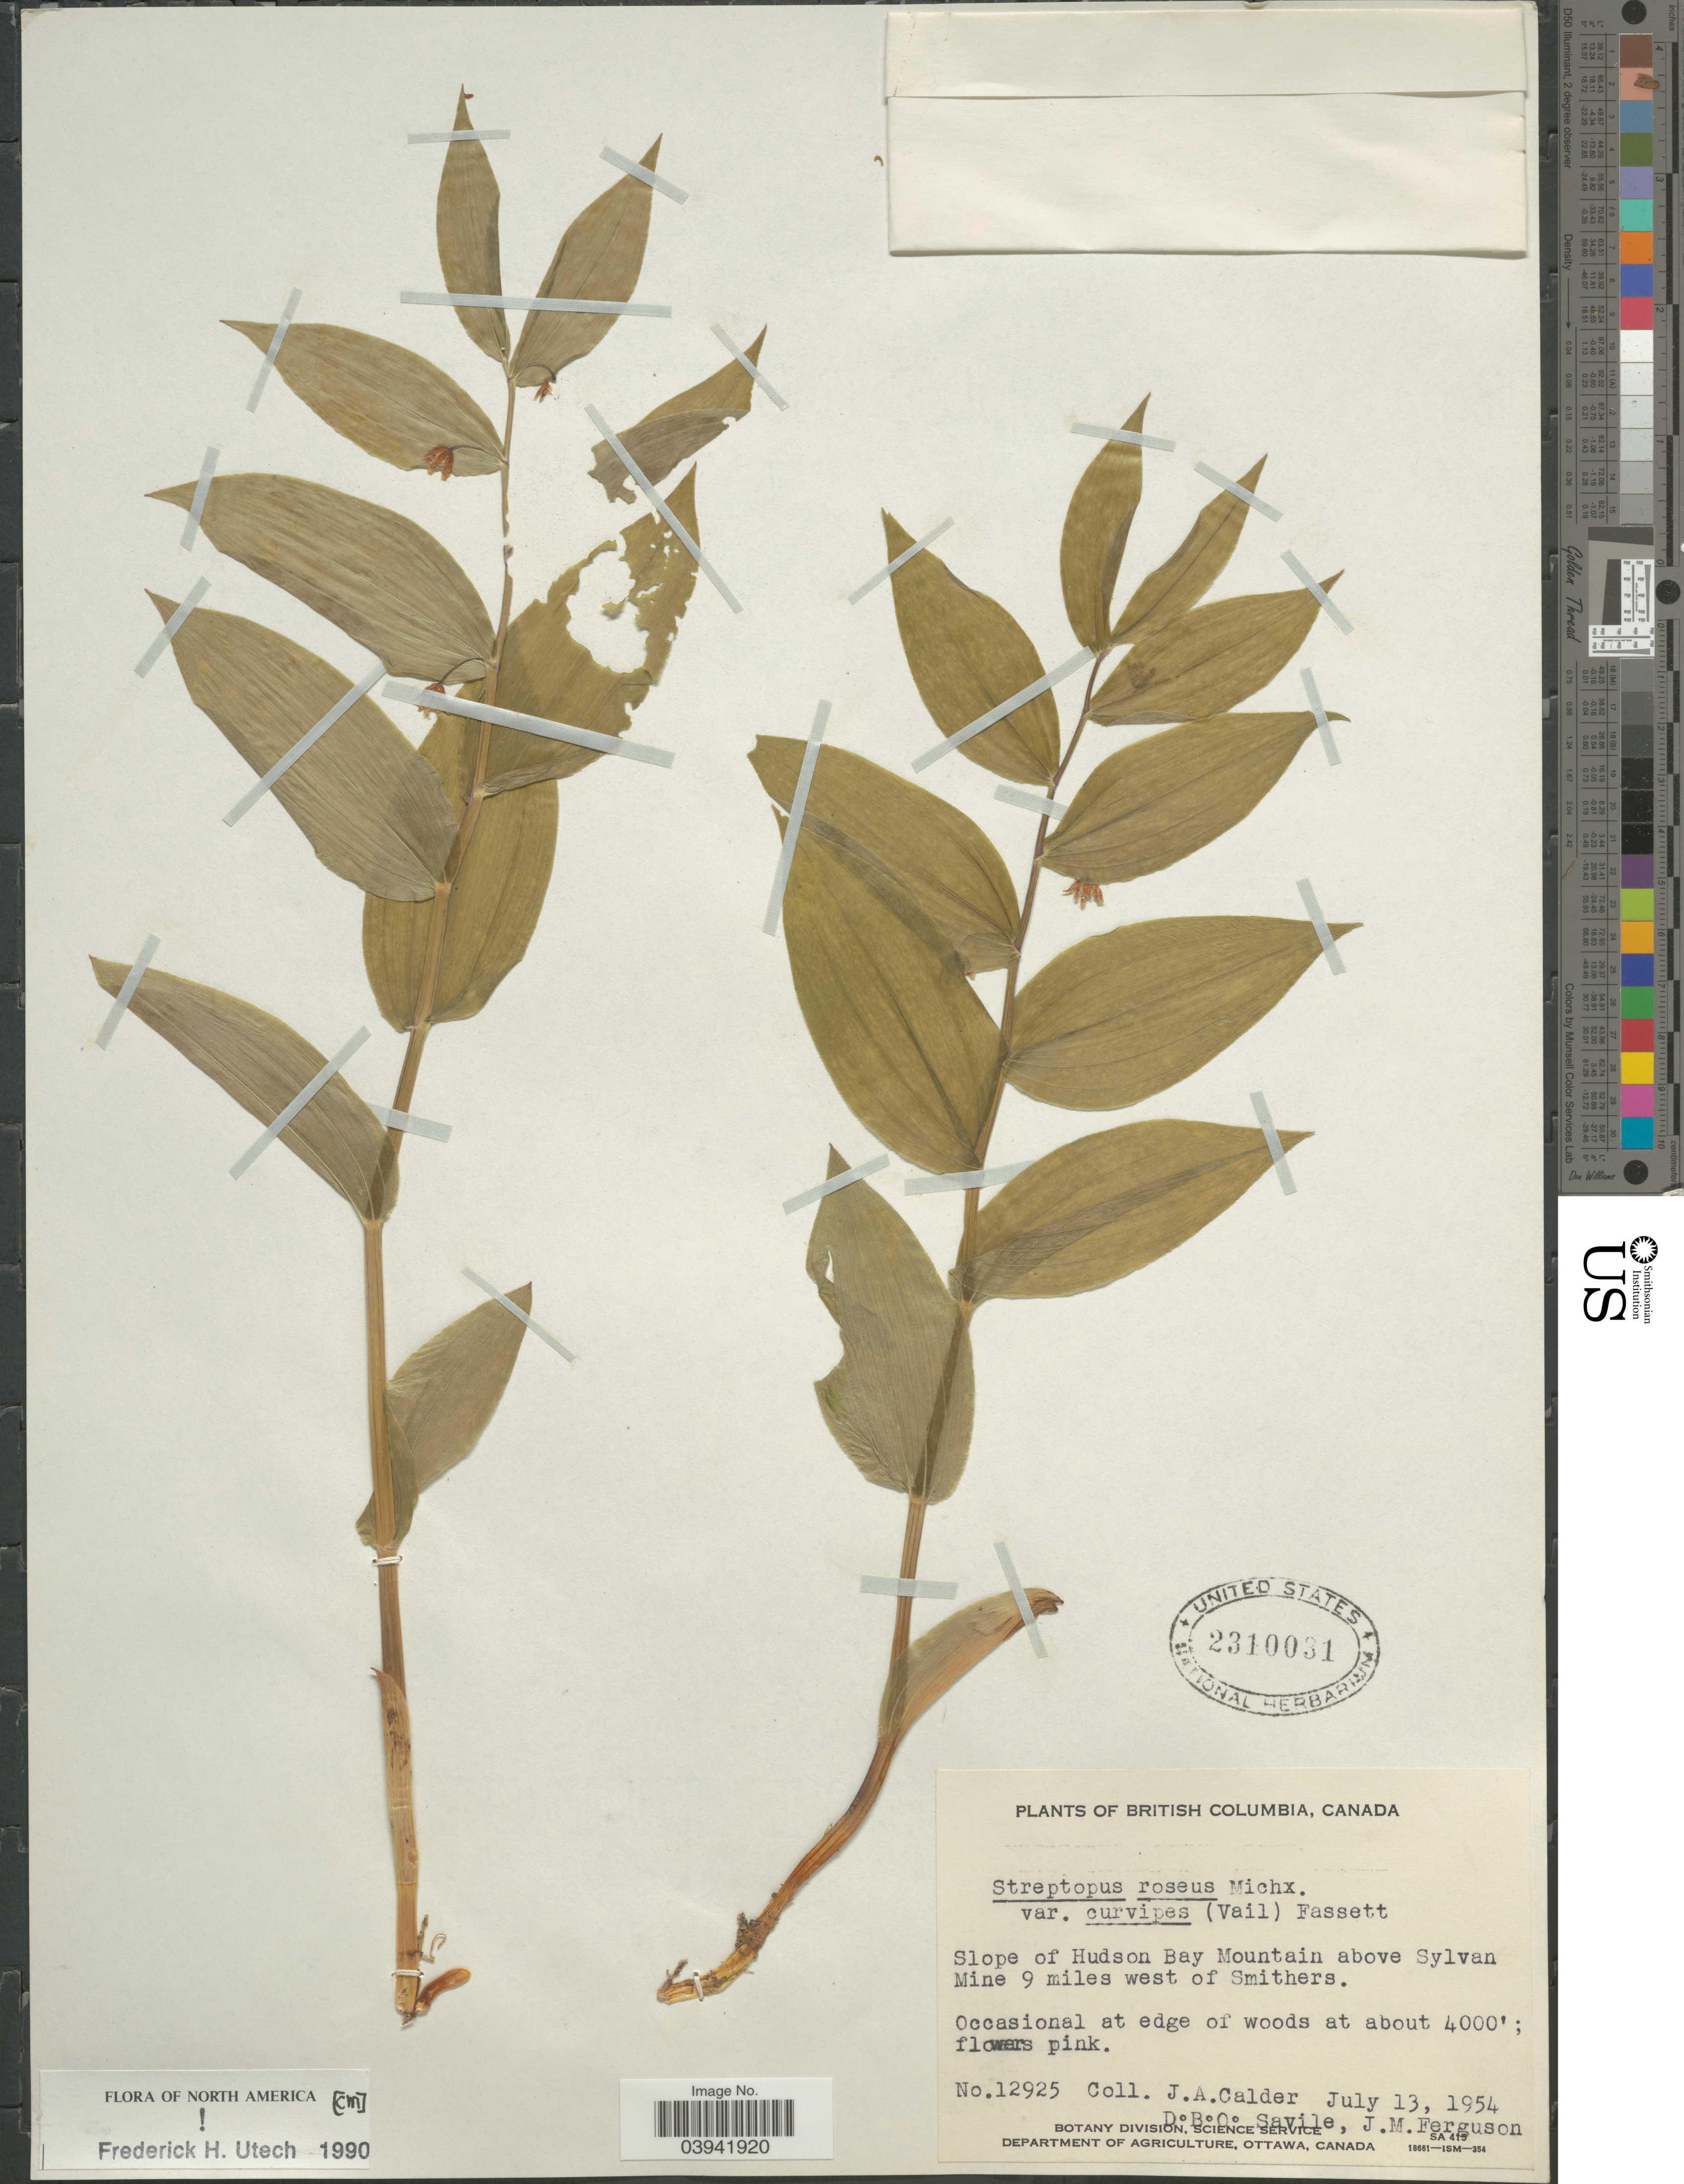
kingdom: Plantae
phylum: Tracheophyta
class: Liliopsida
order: Liliales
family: Liliaceae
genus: Streptopus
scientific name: Streptopus roseus var. curvipes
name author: (Vail) Fassett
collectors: J. A. Calder, D. Savile & J. M. Ferguson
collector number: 12925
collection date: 1954-07-13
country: Canada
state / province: British Columbia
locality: Slope of Hudson Bay Mountain above Sylvan Mine 9 miles west of Smithers.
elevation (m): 1219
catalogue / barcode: US 2310031